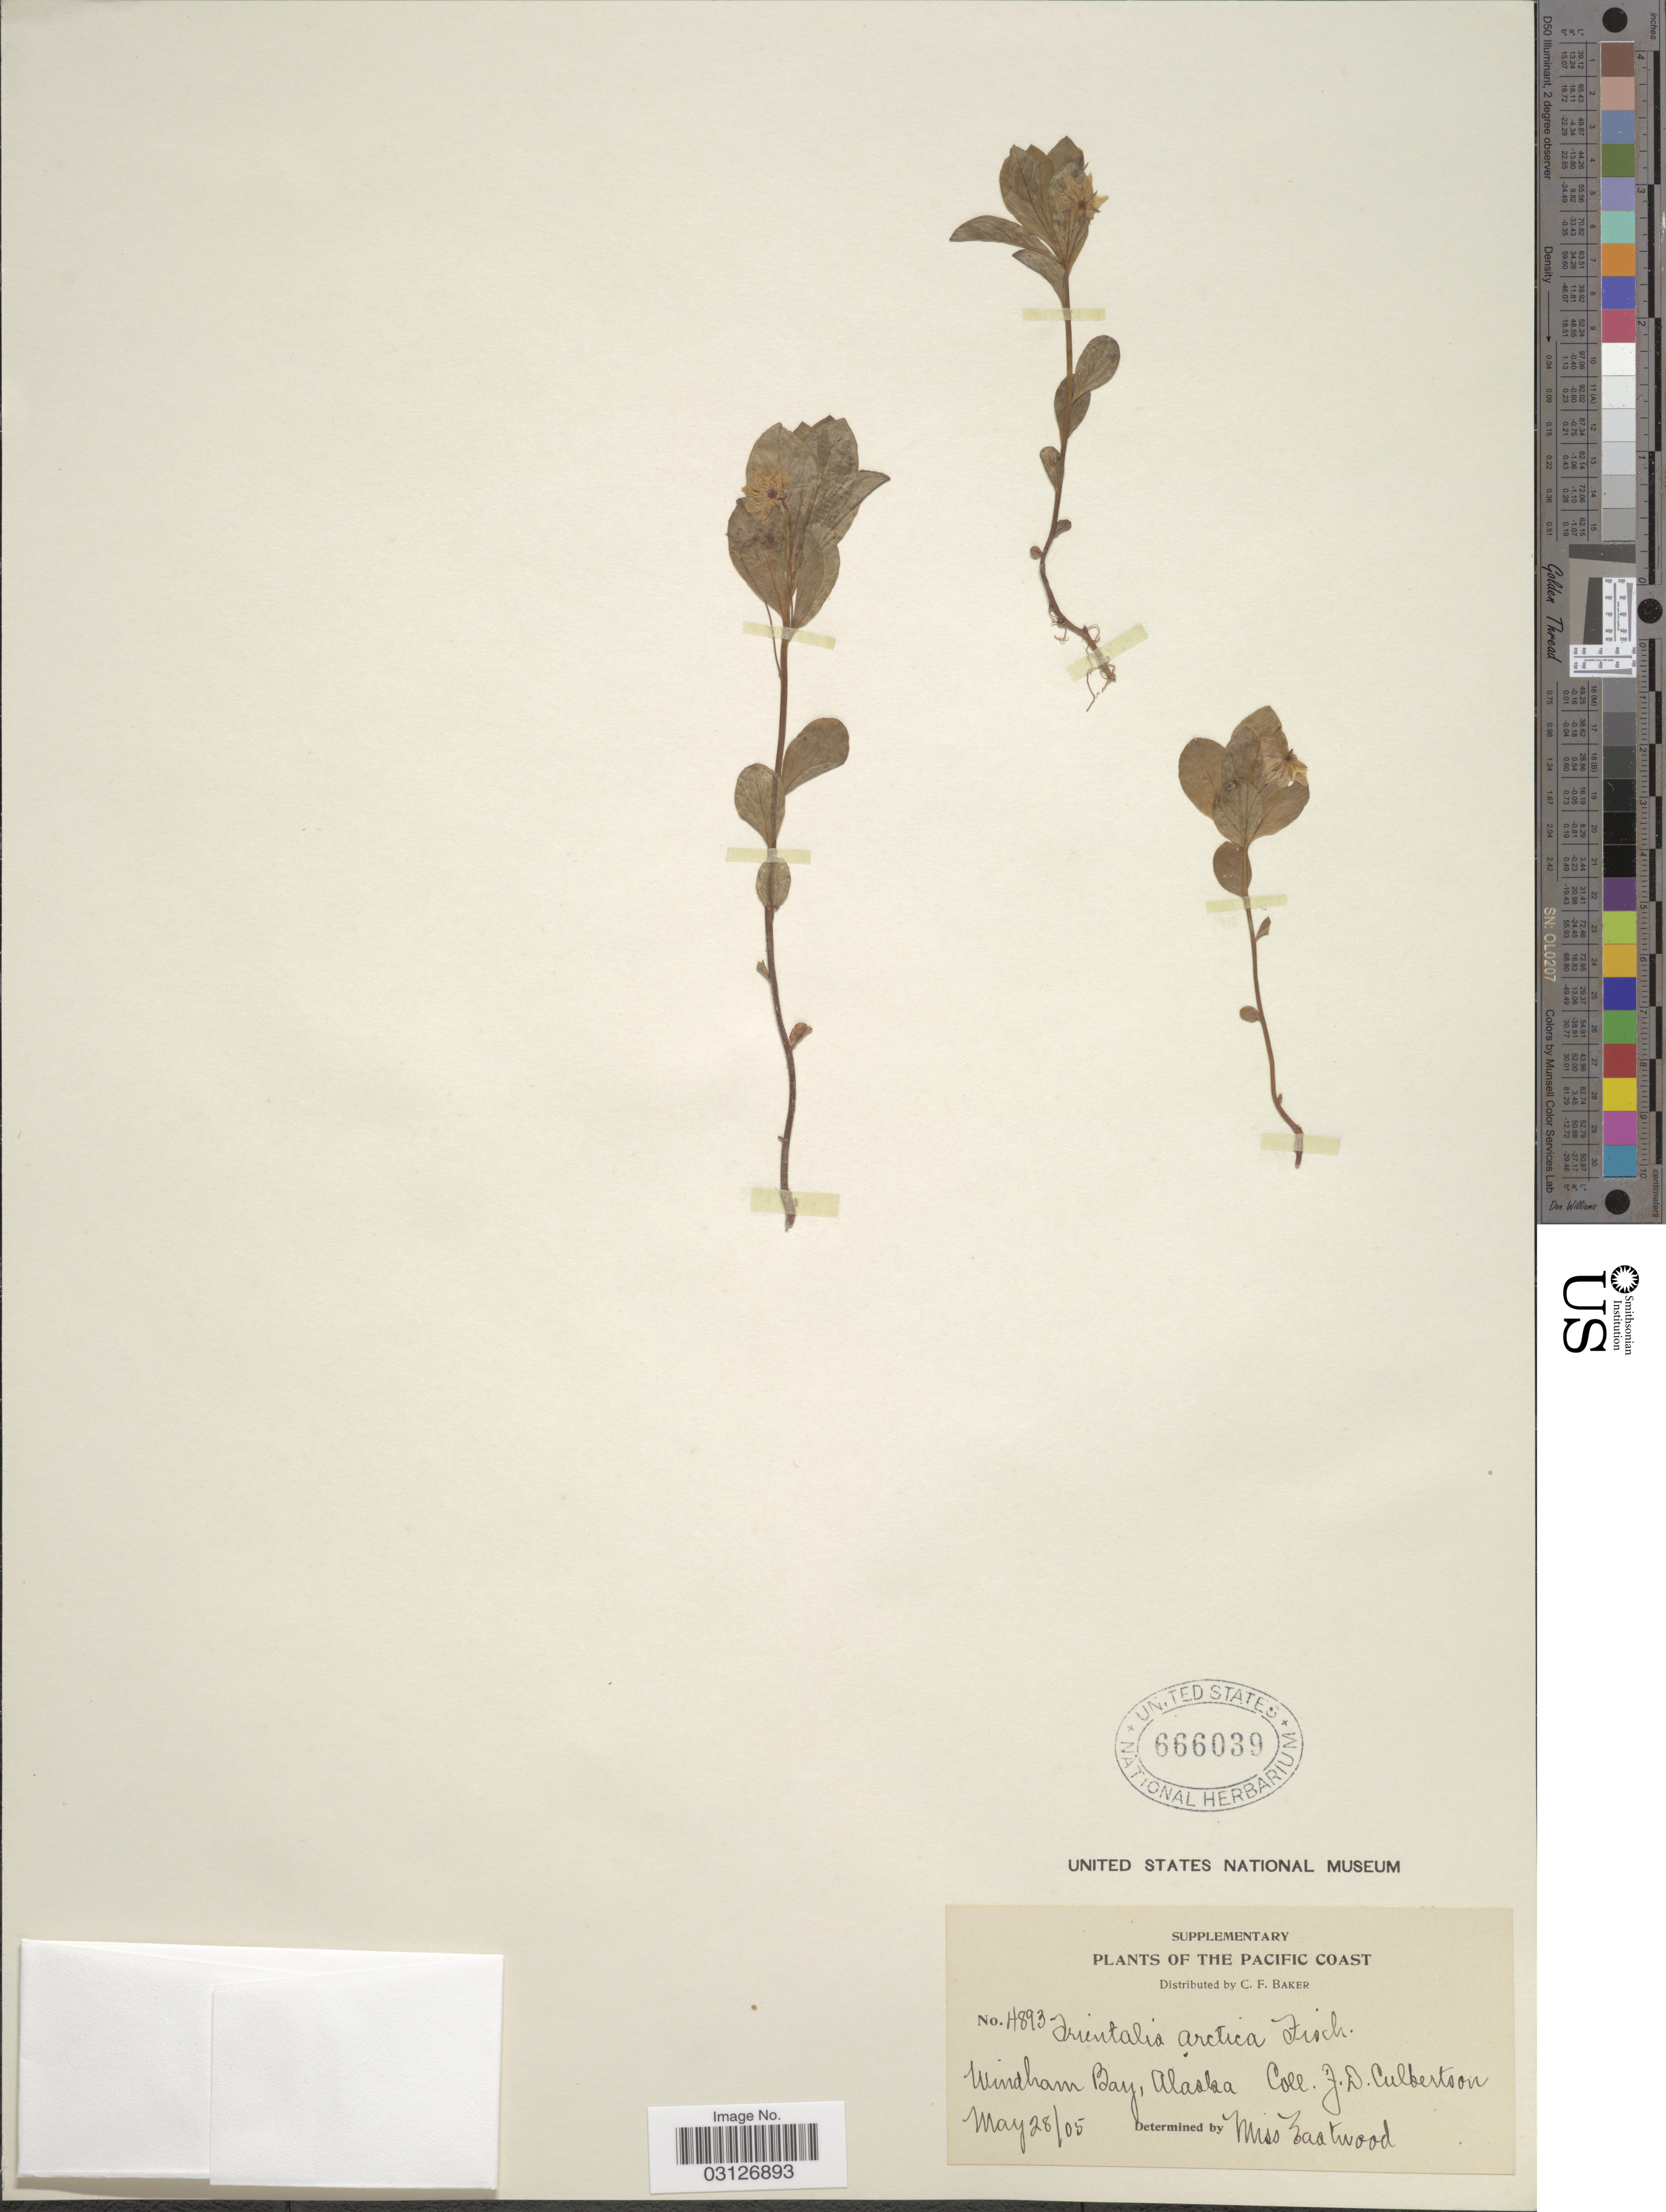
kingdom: Plantae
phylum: Tracheophyta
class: Magnoliopsida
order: Ericales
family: Primulaceae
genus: Trientalis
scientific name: Trientalis arctica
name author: Fisch. ex Hook.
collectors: J. Culbertson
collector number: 4893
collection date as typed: Transcribed d/m/y: 28/5/5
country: United States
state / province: Alaska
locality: Pacific Coast. Windham Bay.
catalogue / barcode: US 666039